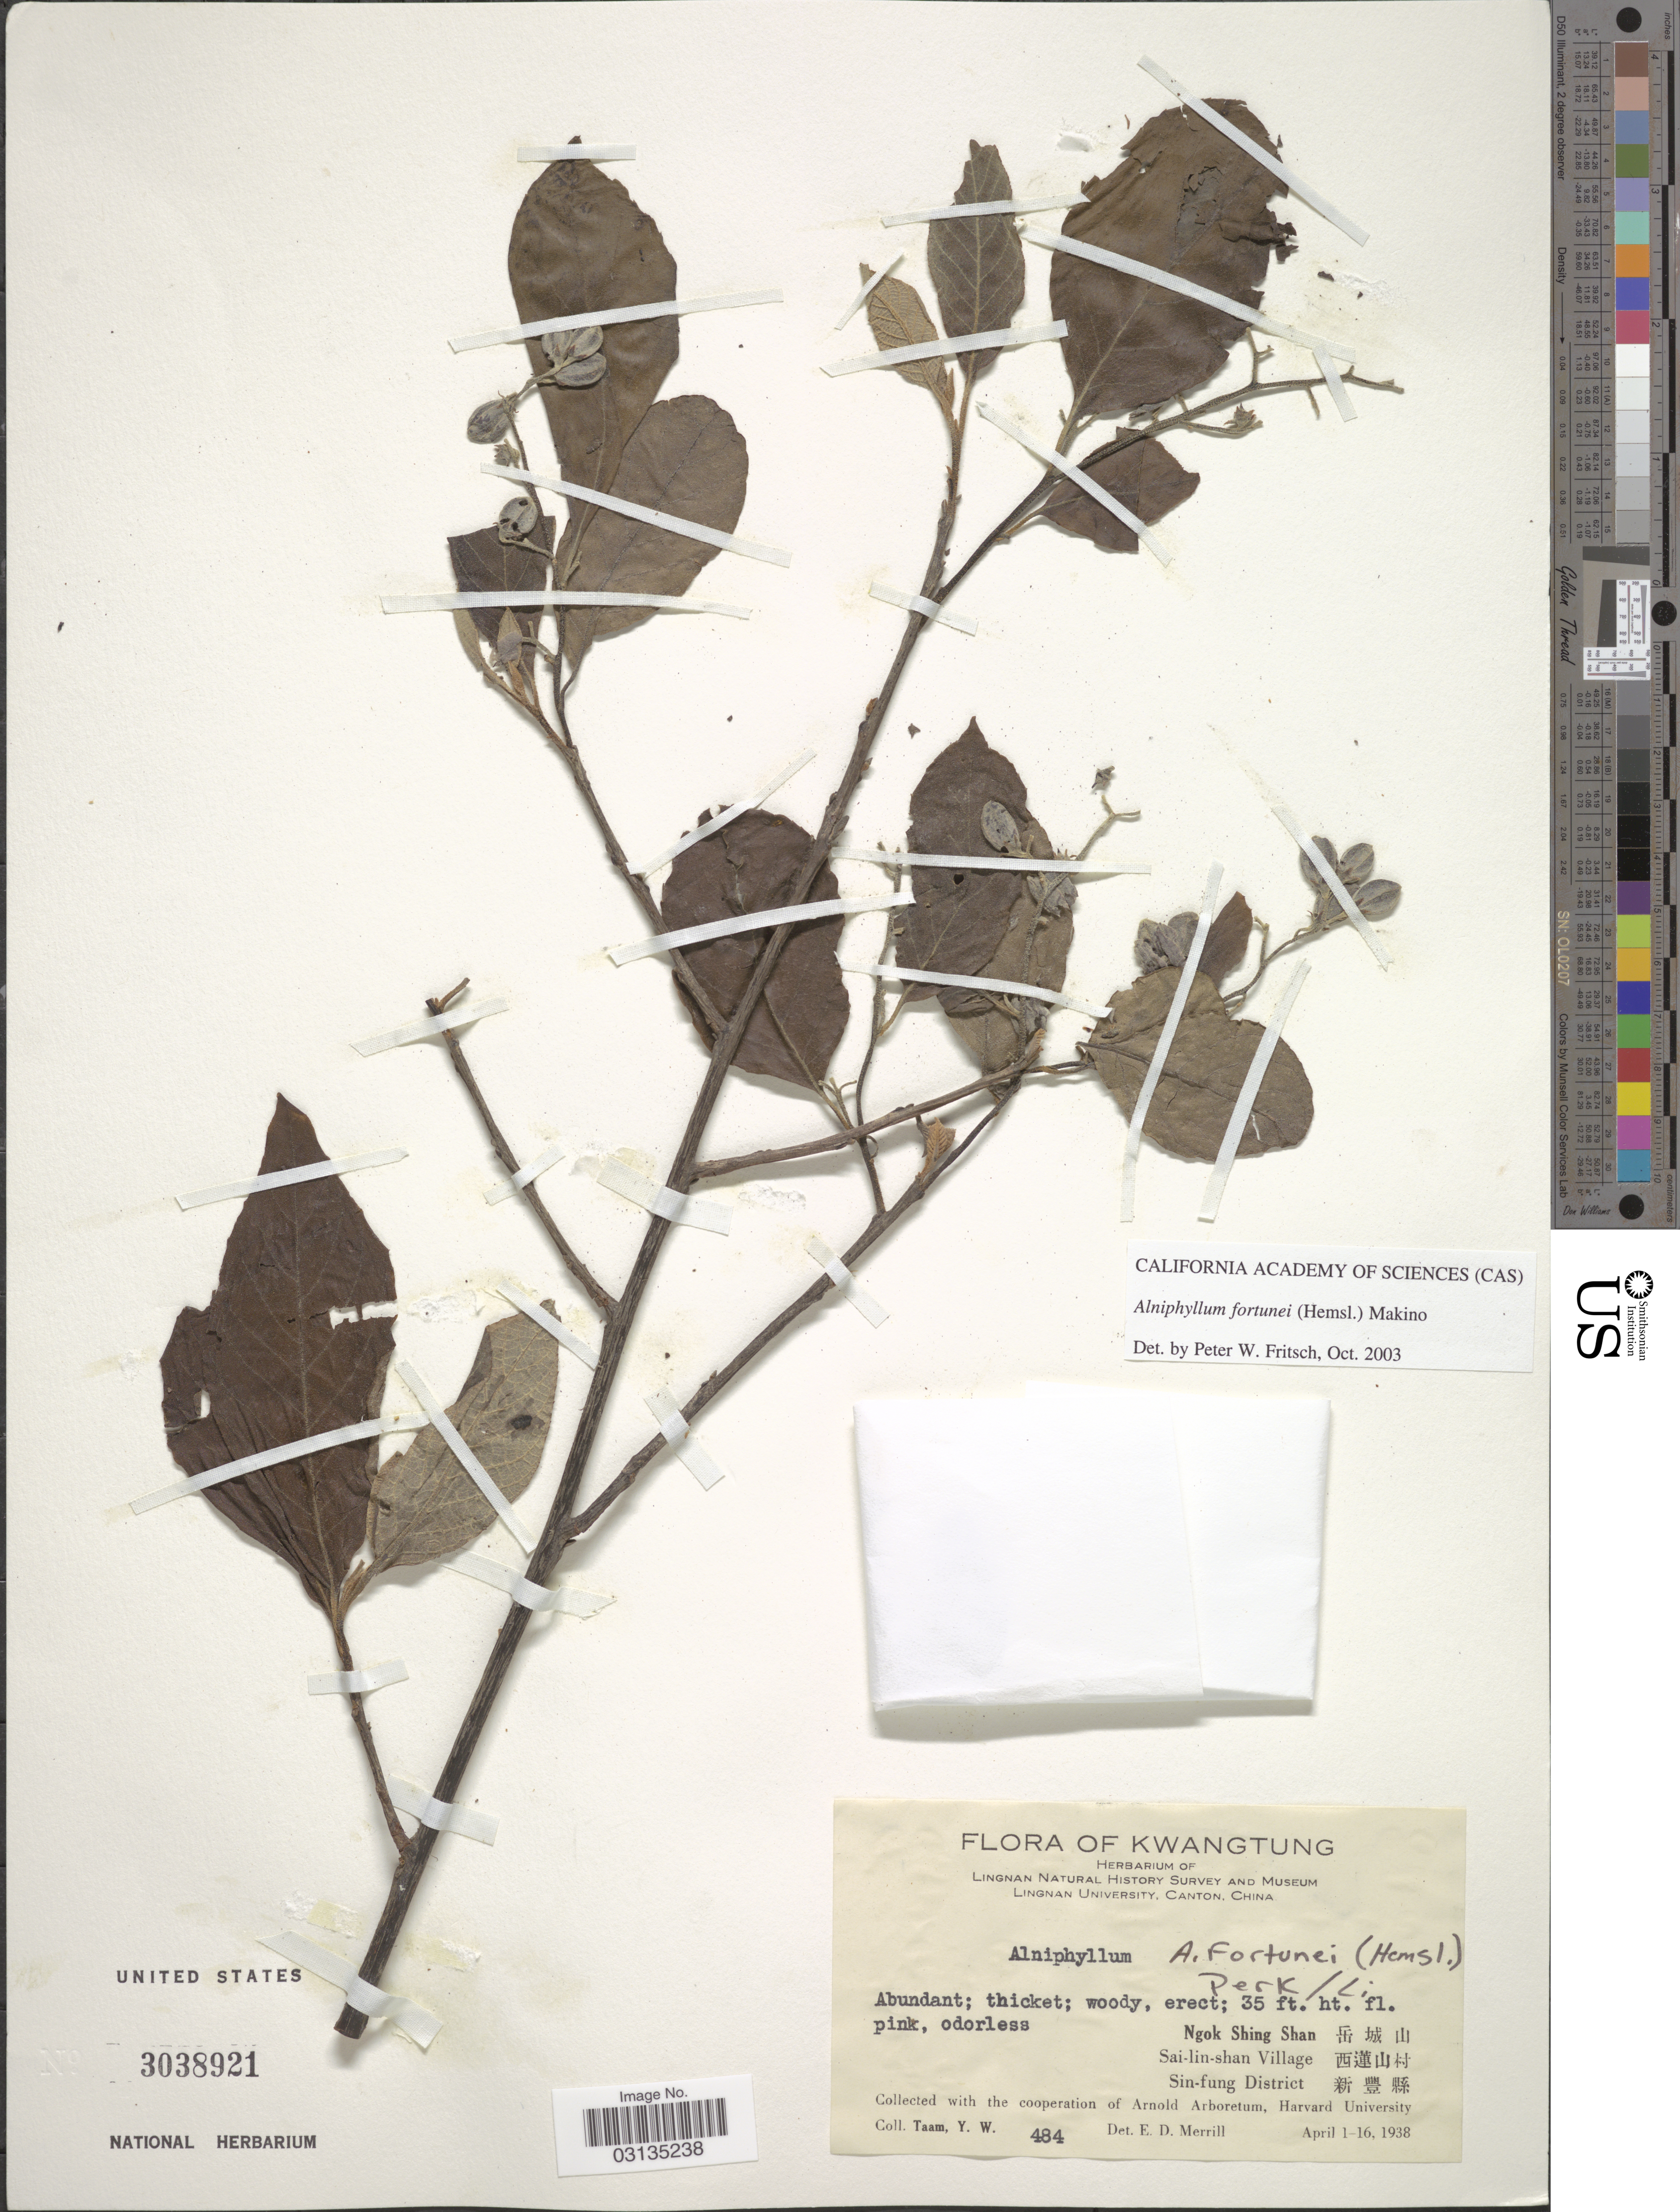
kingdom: Plantae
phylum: Tracheophyta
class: Magnoliopsida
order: Ericales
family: Styracaceae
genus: Alniphyllum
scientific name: Alniphyllum fortunei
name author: (Hemsl.) Makino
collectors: Y. W. Taam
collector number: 484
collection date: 1938-04-01/1938-04-16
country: China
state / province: Guangdong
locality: Kwangtung, Ngok Shing Shan, Sai-lin-shan Village, Sin-fung District.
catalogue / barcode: US 3038921